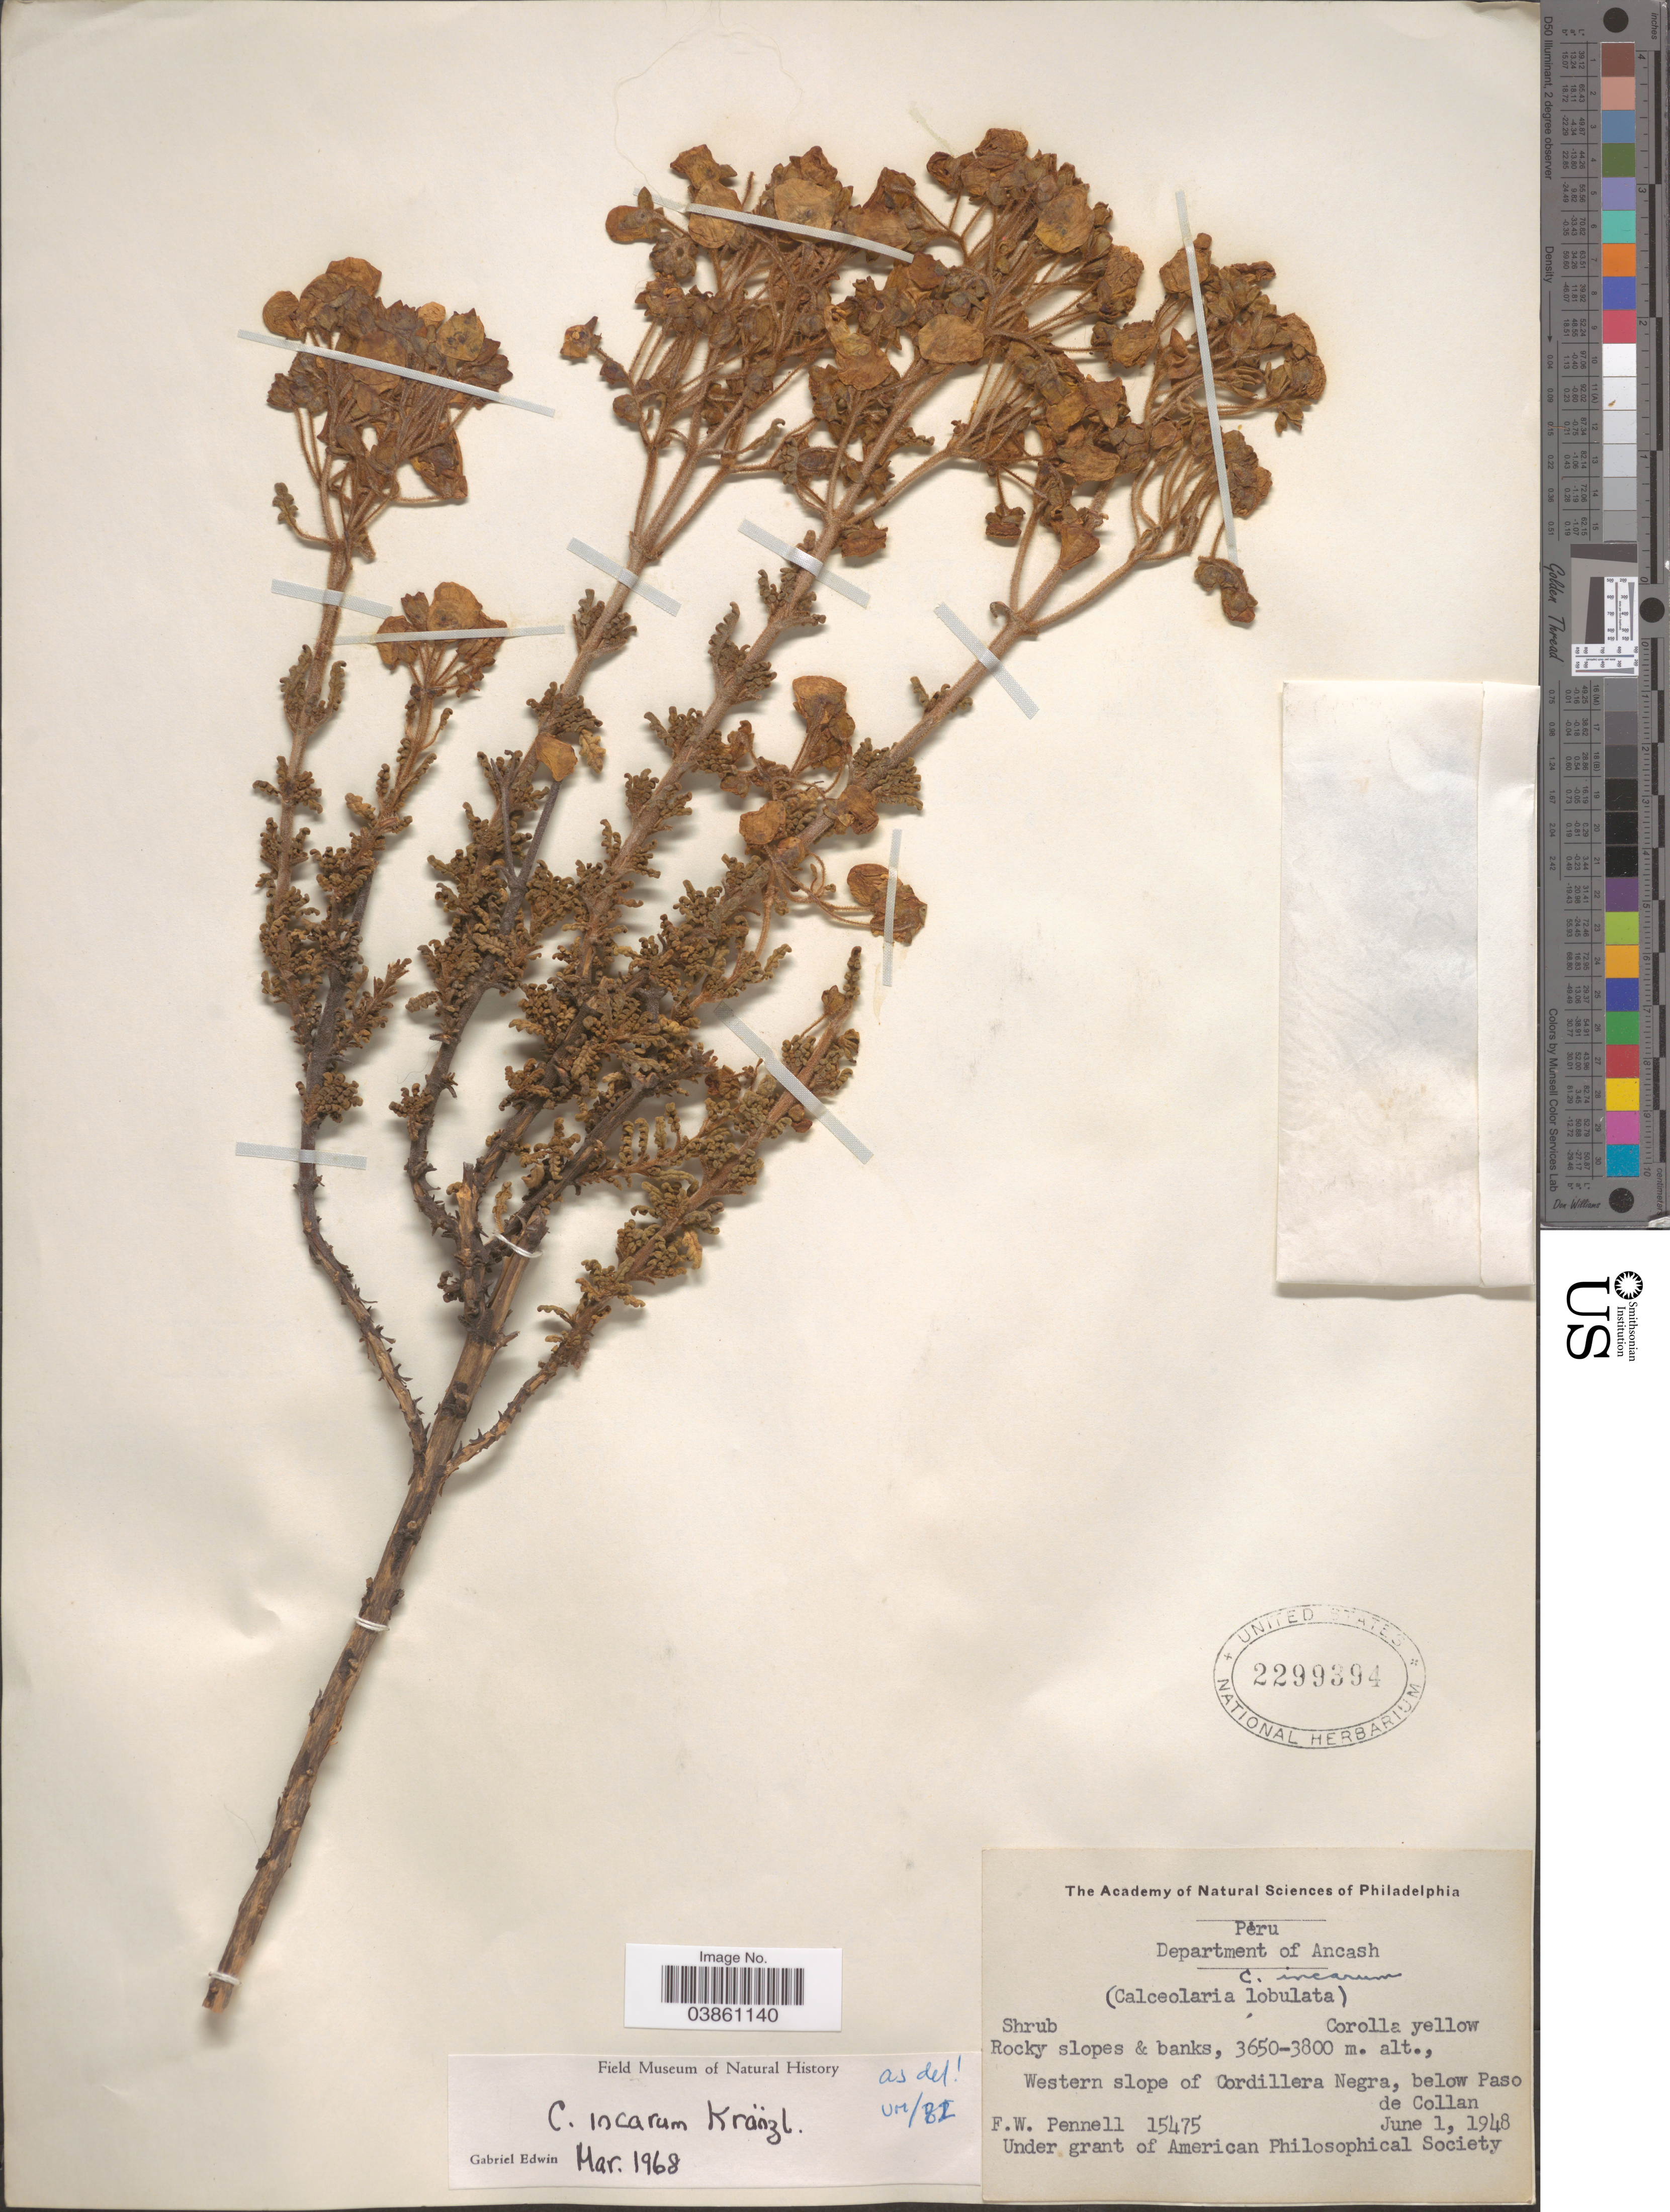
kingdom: Plantae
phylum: Tracheophyta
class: Magnoliopsida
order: Lamiales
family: Calceolariaceae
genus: Calceolaria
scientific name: Calceolaria incarum subsp. incarum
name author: Kraenzl.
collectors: F. W. Pennell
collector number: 15475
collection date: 1948-06-01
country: Peru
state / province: Ancash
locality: Department of Ancash. Western slope of Cordillera Negra, below Paso de Collan.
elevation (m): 3650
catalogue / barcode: US 2299394